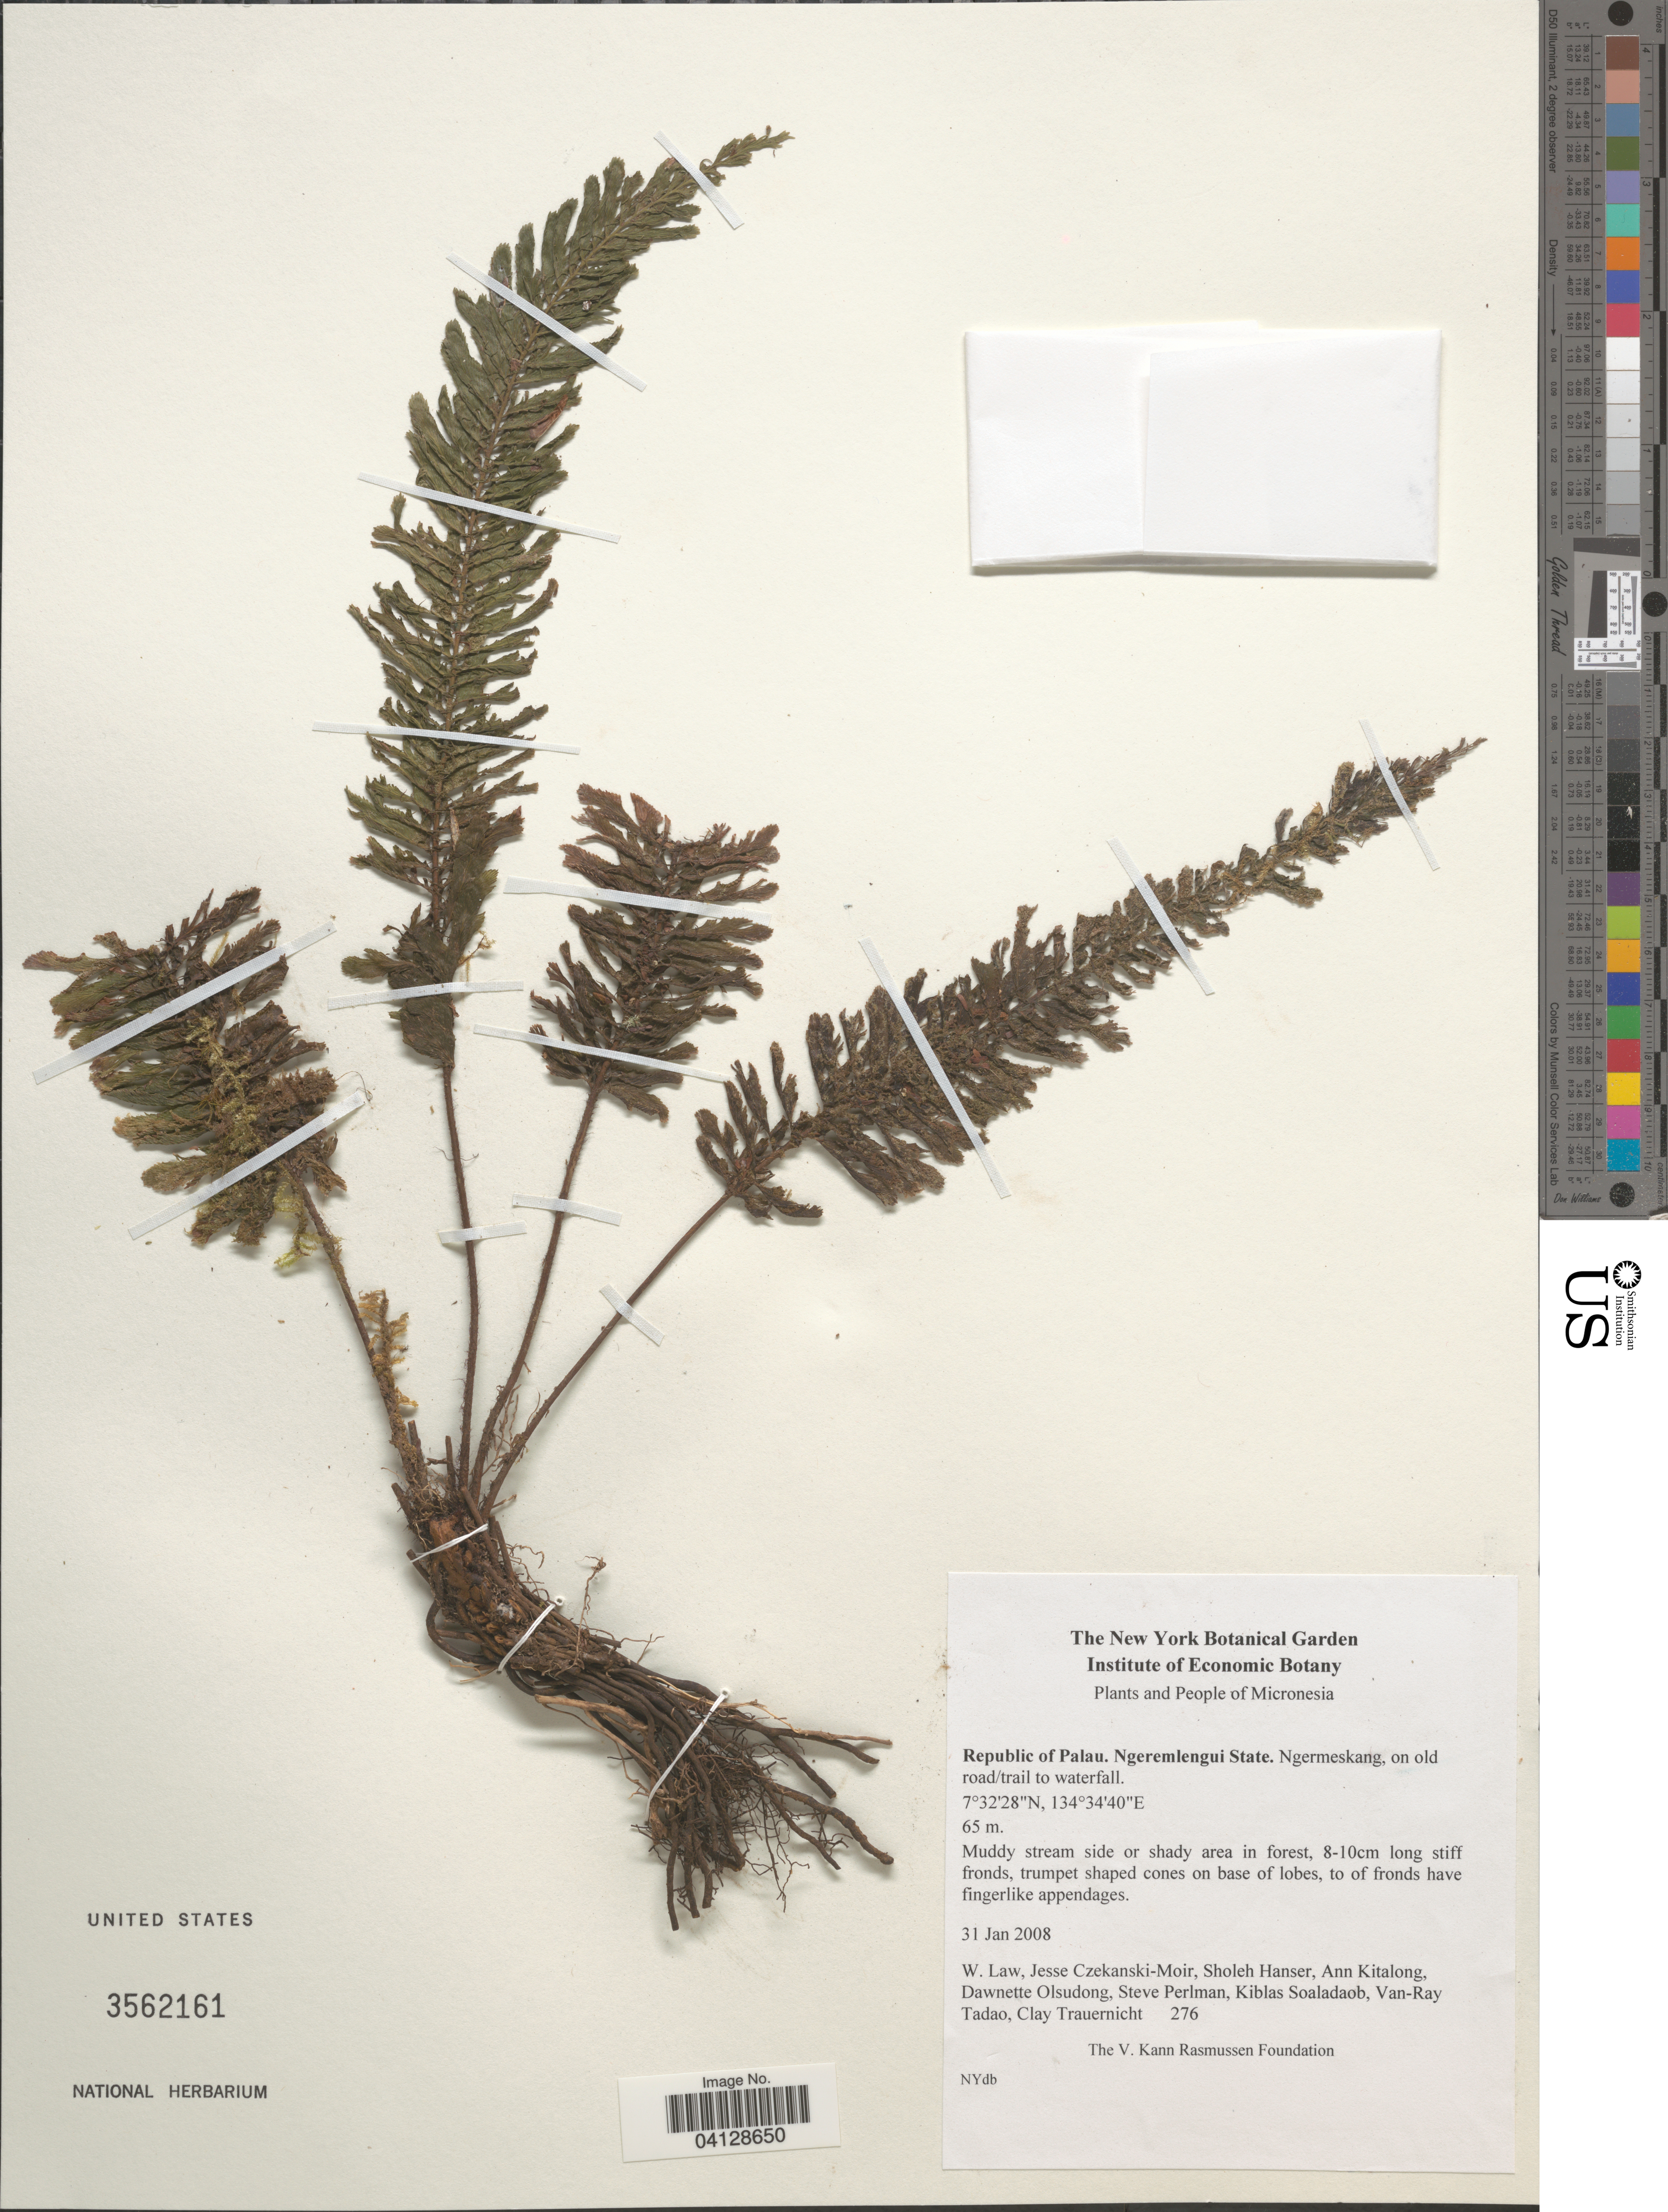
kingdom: Plantae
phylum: Tracheophyta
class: Polypodiopsida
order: Hymenophyllales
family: Hymenophyllaceae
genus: Cephalomanes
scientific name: Cephalomanes atrovirens subsp. boryanum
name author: (Kunze) K. Iwats.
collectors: W. Law, J. Czekanski-Moir, S. Hanser, A. Kitalong & et al.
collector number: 276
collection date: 2008-01-31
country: Palau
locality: Micronesia. Republic of Palau. Ngeremlengui State. Ngermeskang, on old road/trail to waterfall.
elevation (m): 65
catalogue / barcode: US 3562161